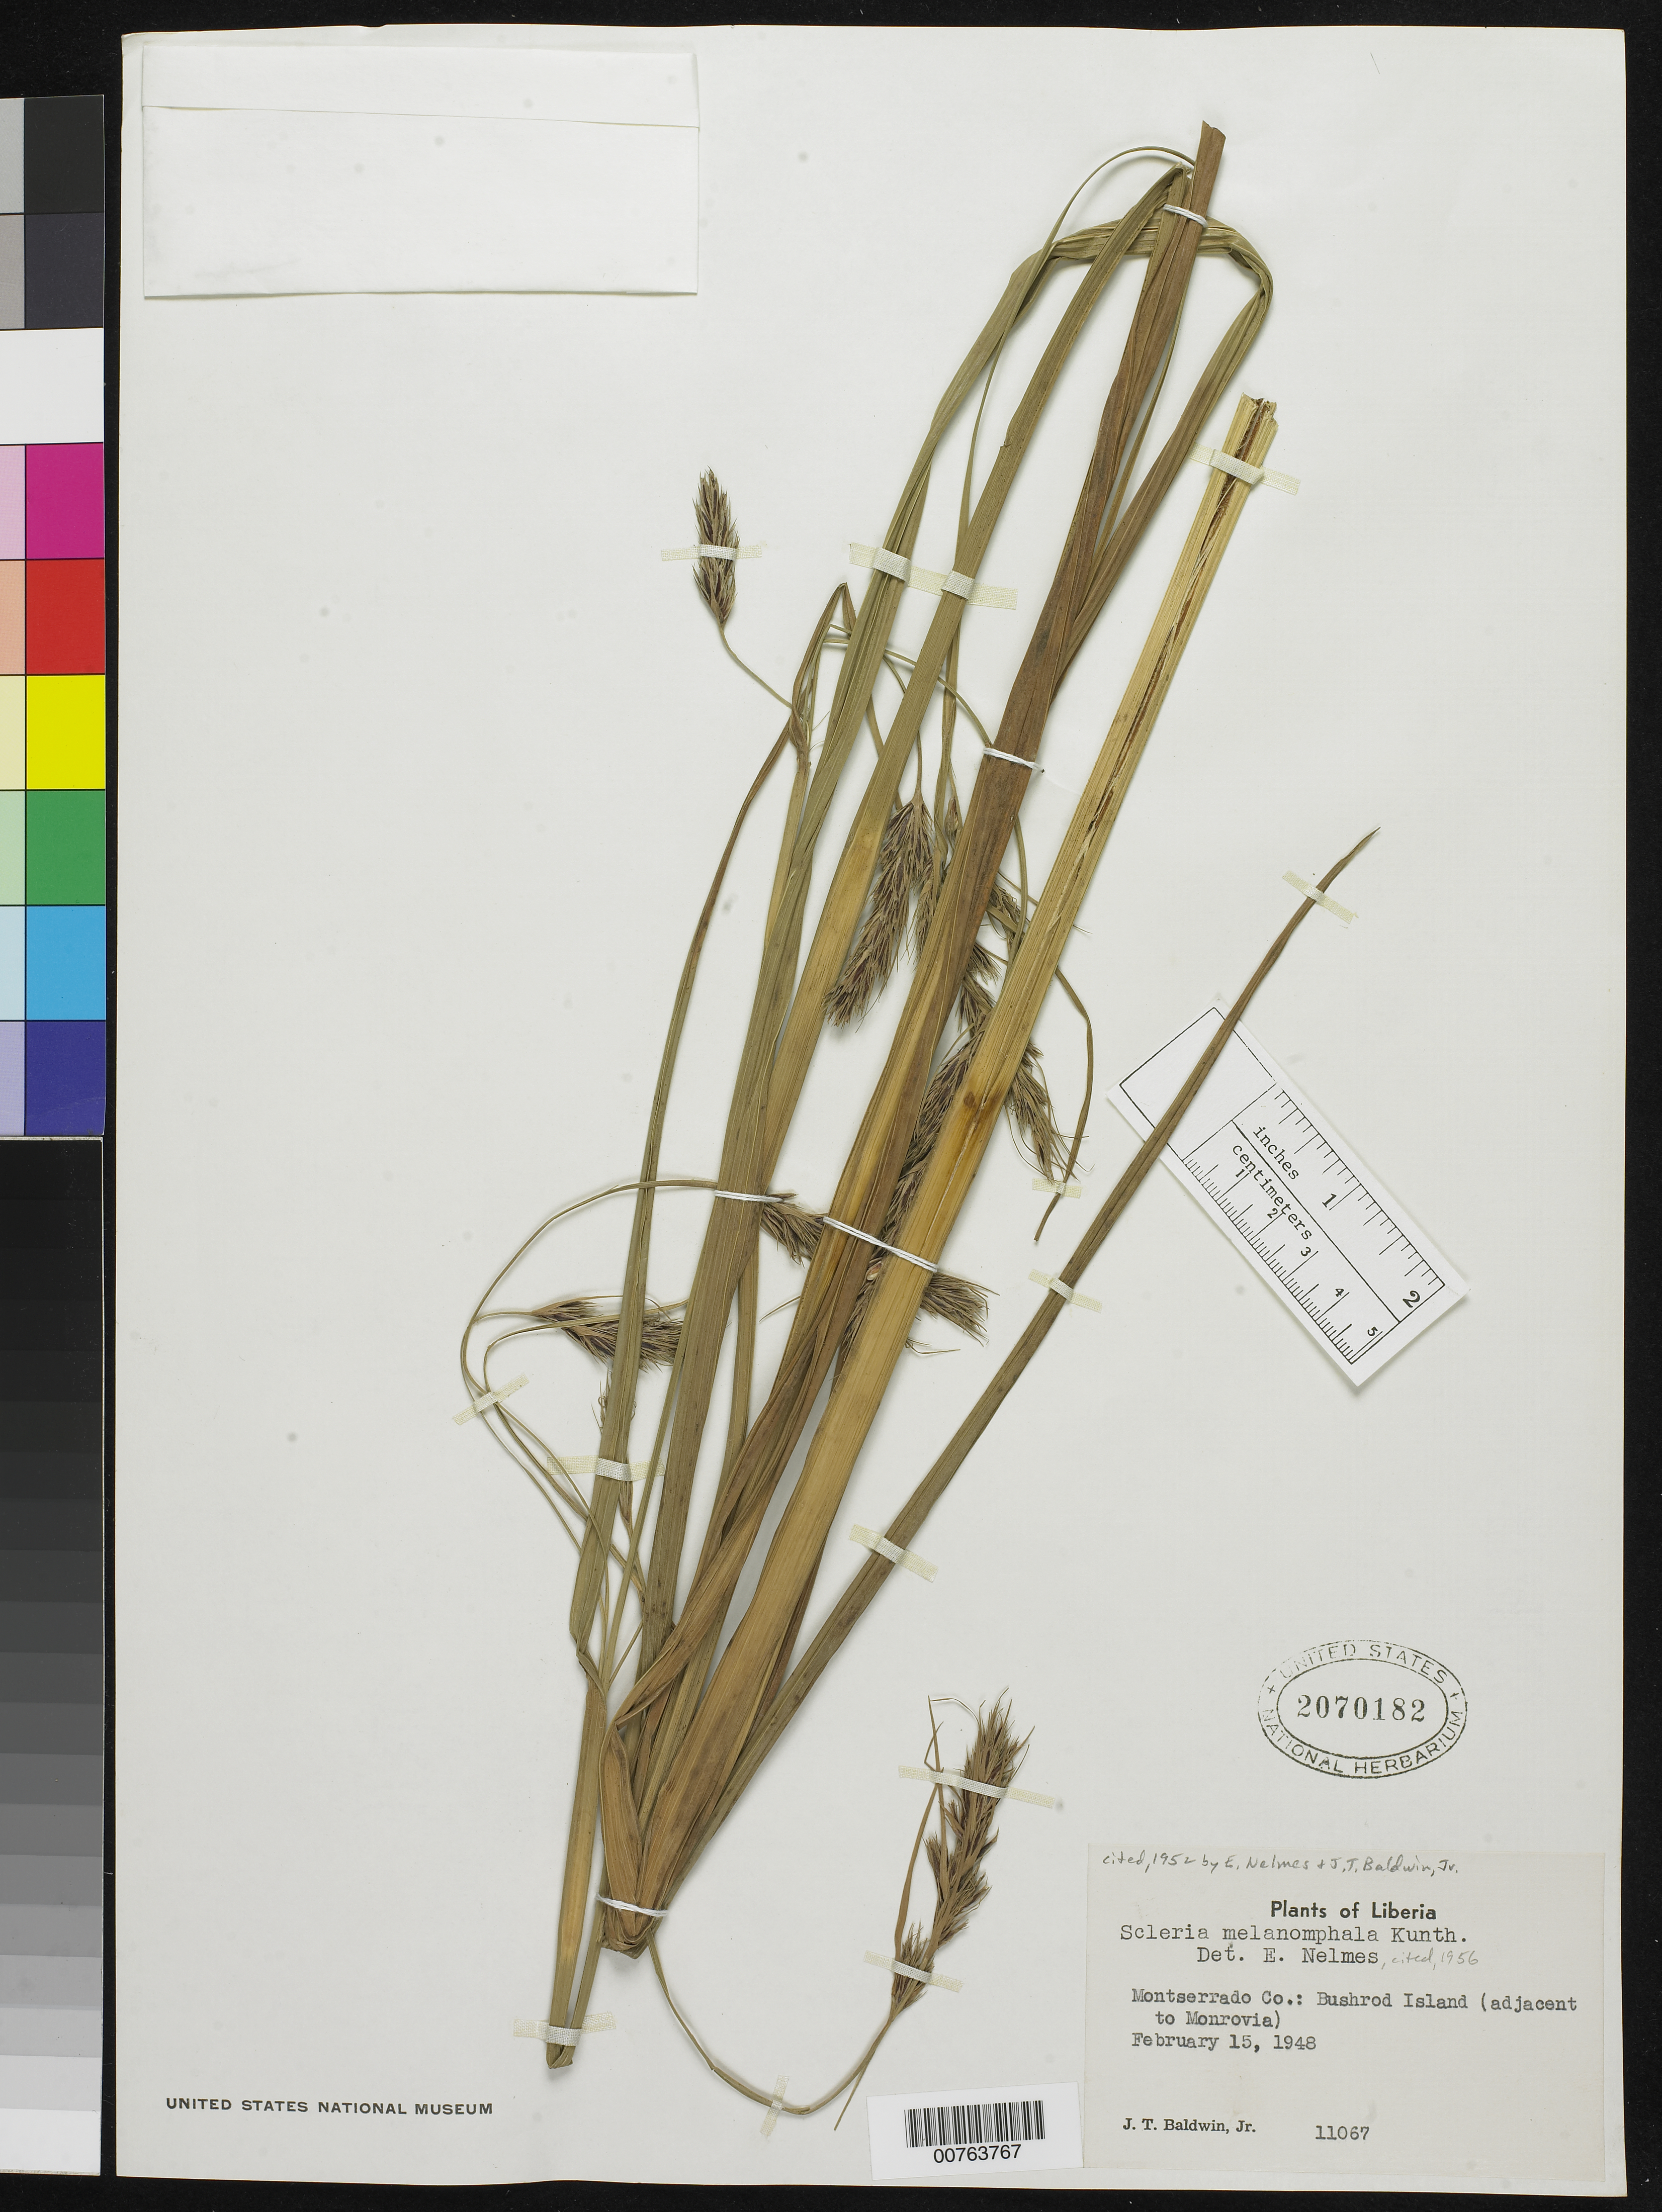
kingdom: Plantae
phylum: Tracheophyta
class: Liliopsida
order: Poales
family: Cyperaceae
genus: Scleria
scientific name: Scleria melanomphala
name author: Kunth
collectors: J. T. Baldwin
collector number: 11067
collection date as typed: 15 Feb 1948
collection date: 1948-02-15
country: Liberia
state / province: Montserrado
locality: Bushroad Island (adjacent to Monrovia)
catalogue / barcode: US 2070182